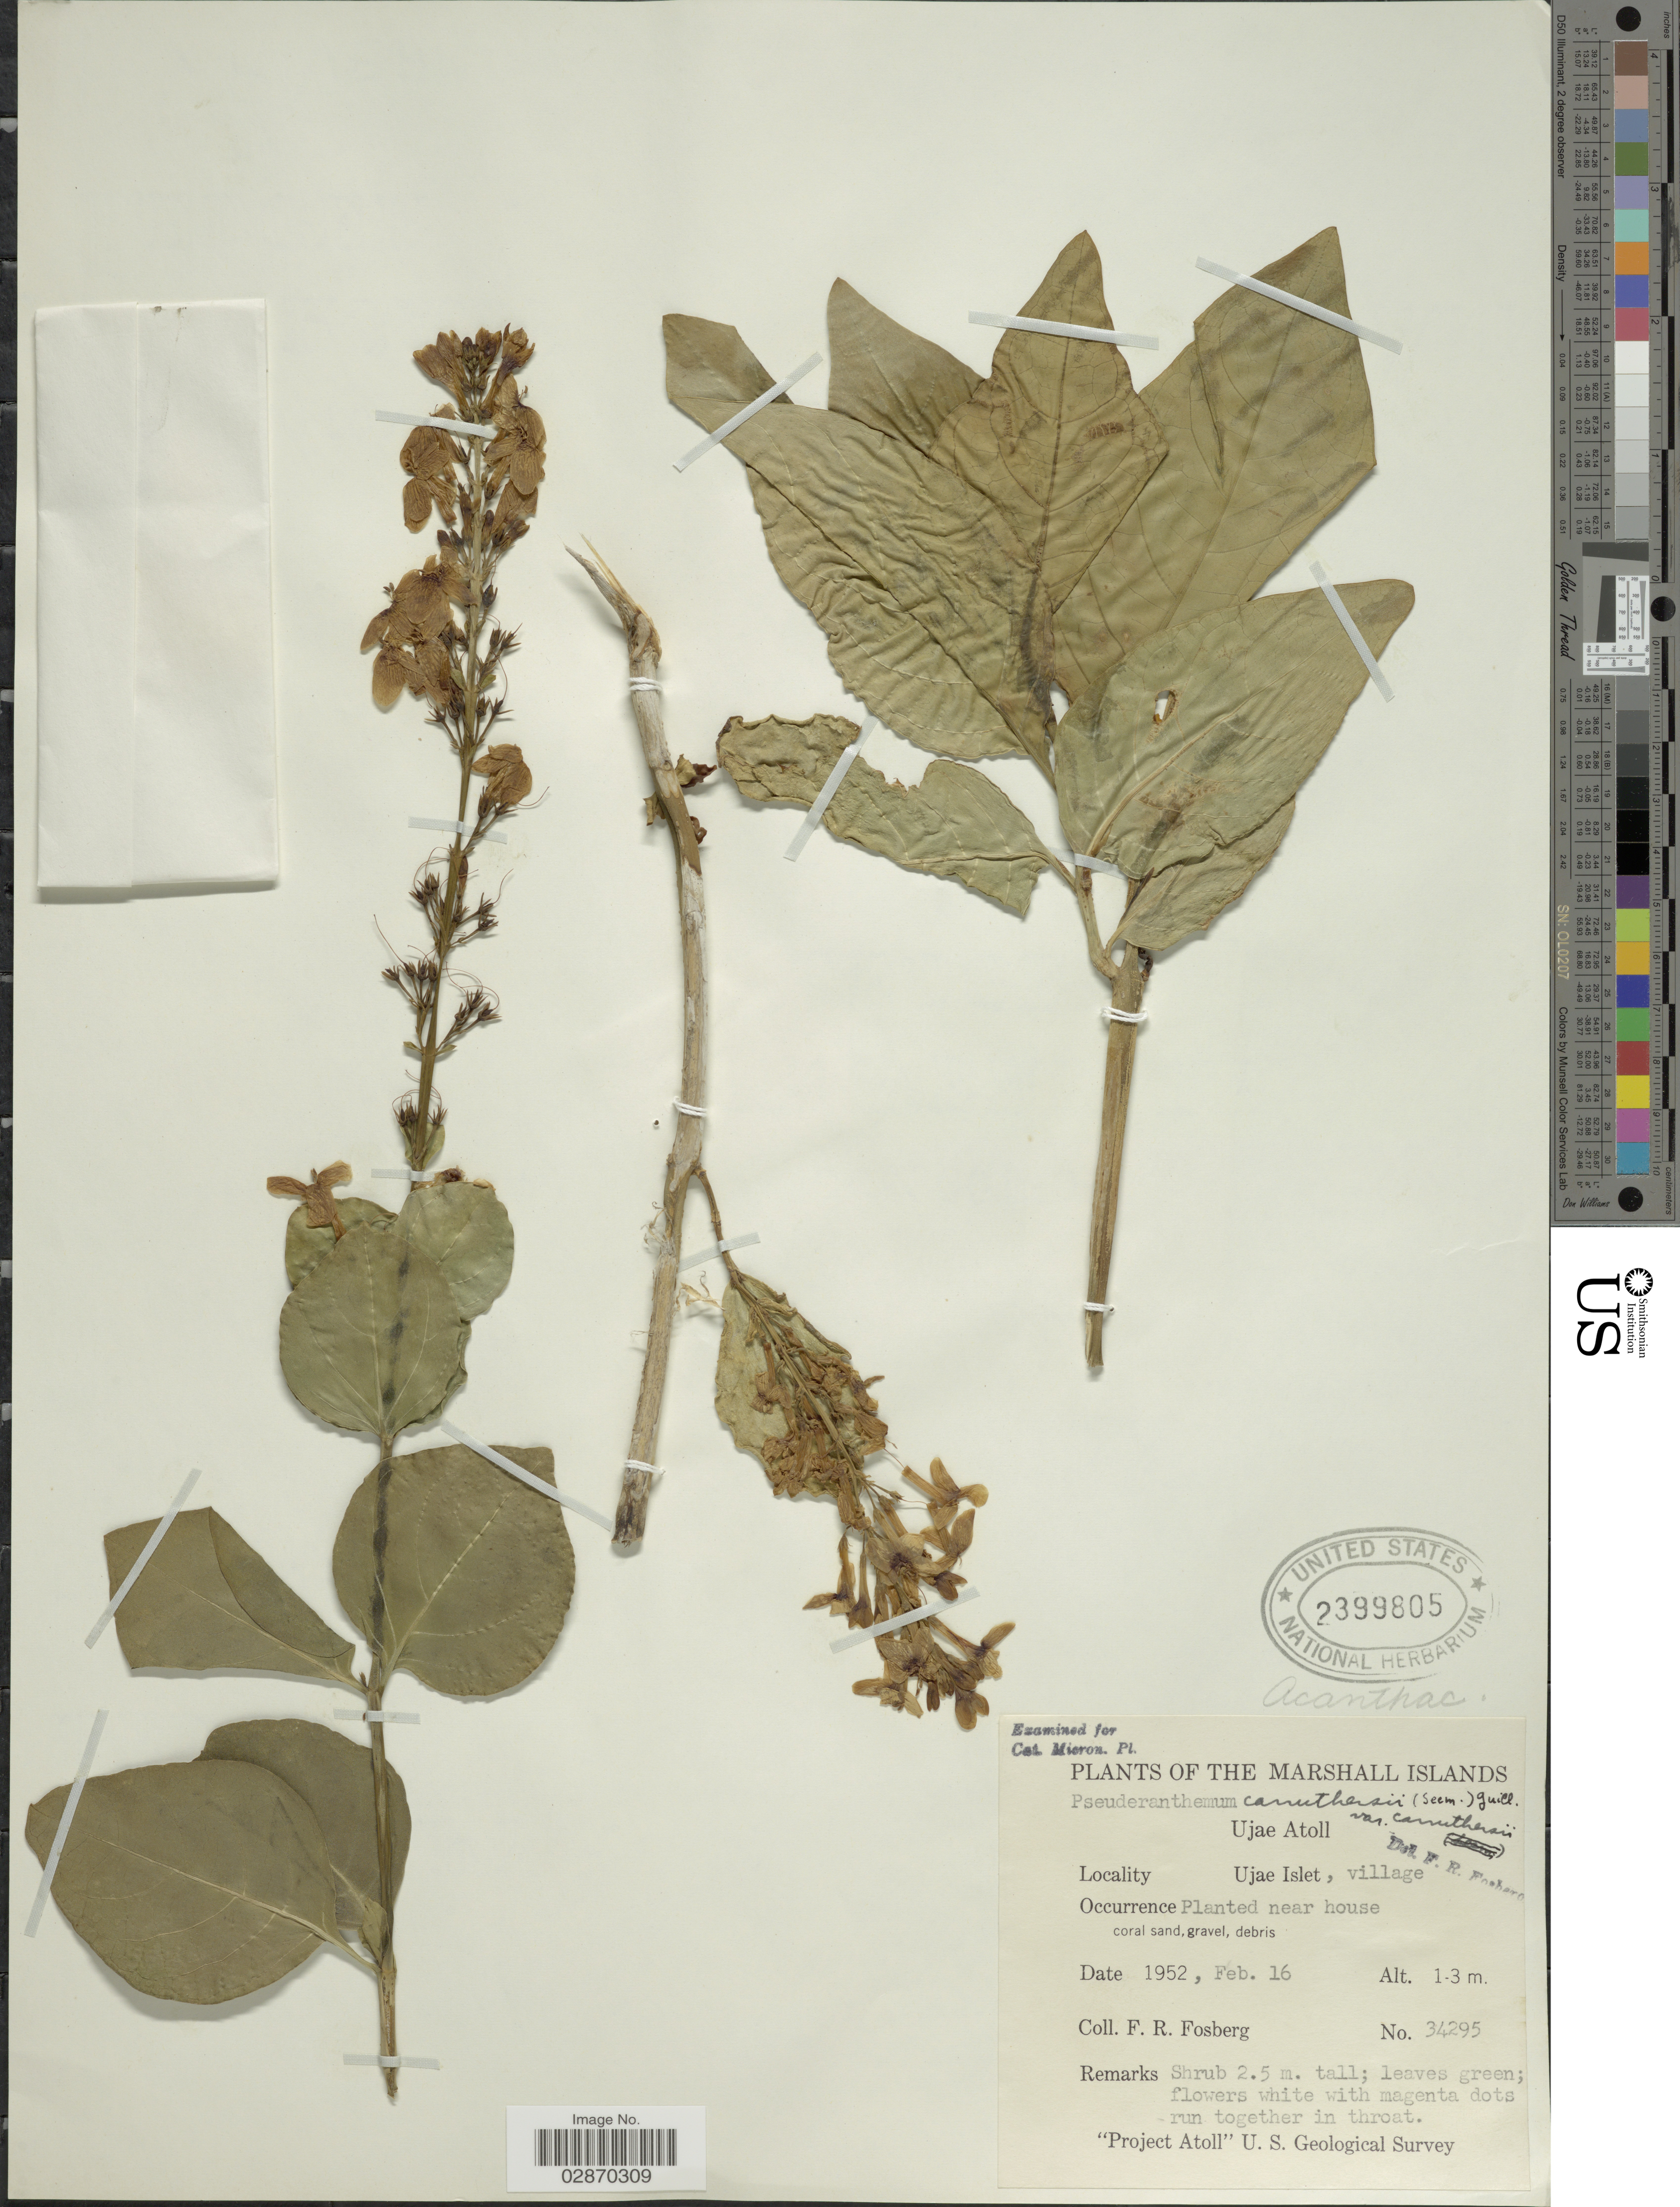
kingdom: Plantae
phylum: Tracheophyta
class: Magnoliopsida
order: Lamiales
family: Acanthaceae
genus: Pseuderanthemum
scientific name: Pseuderanthemum carruthersii var. carruthersii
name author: (Seem.) Guillaumin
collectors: F. R. Fosberg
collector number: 34295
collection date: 1952-02-16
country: Marshall Islands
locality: Ujae Atoll. Ujae Islet, village. Planted near house.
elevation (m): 1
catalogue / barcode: US 2399805